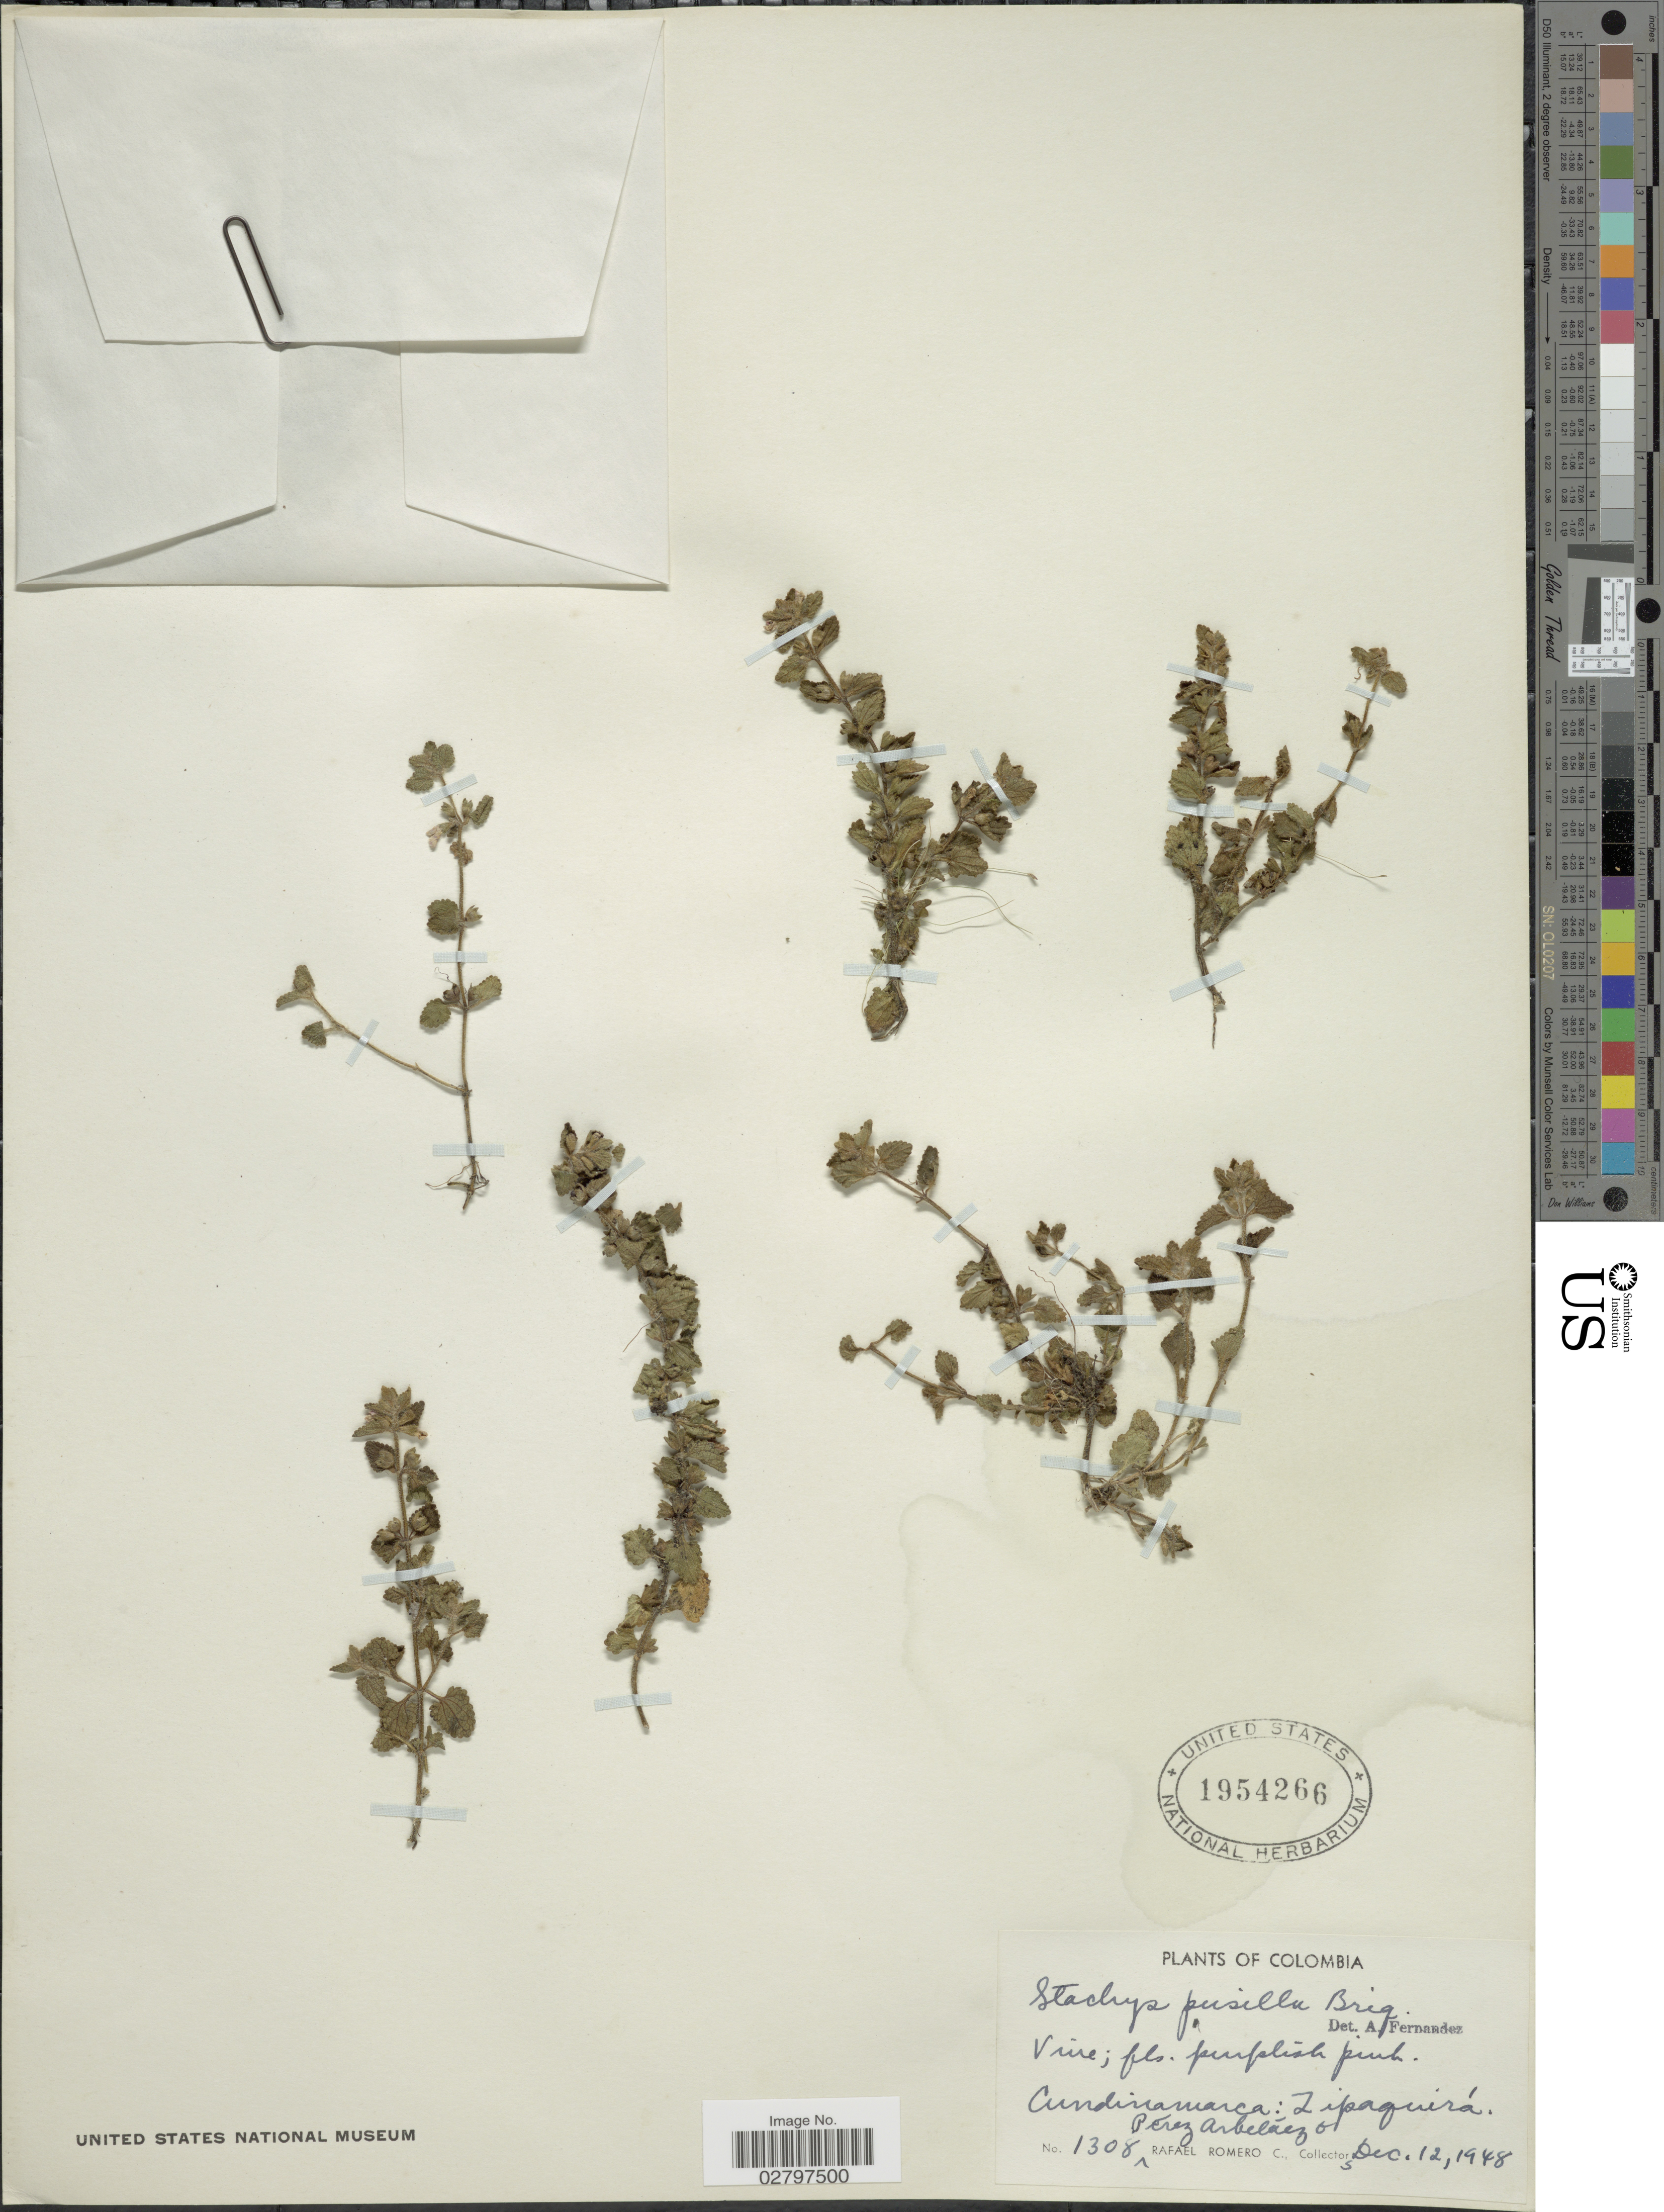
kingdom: Plantae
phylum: Tracheophyta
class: Magnoliopsida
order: Lamiales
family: Lamiaceae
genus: Stachys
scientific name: Stachys pusilla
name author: (Wedd.) Briq.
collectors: P. Arbelaez & R. Romero Castañeda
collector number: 1308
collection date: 1948-12-12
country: Colombia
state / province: Cundinamarca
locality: Zipaquirá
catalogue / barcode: US 1954266